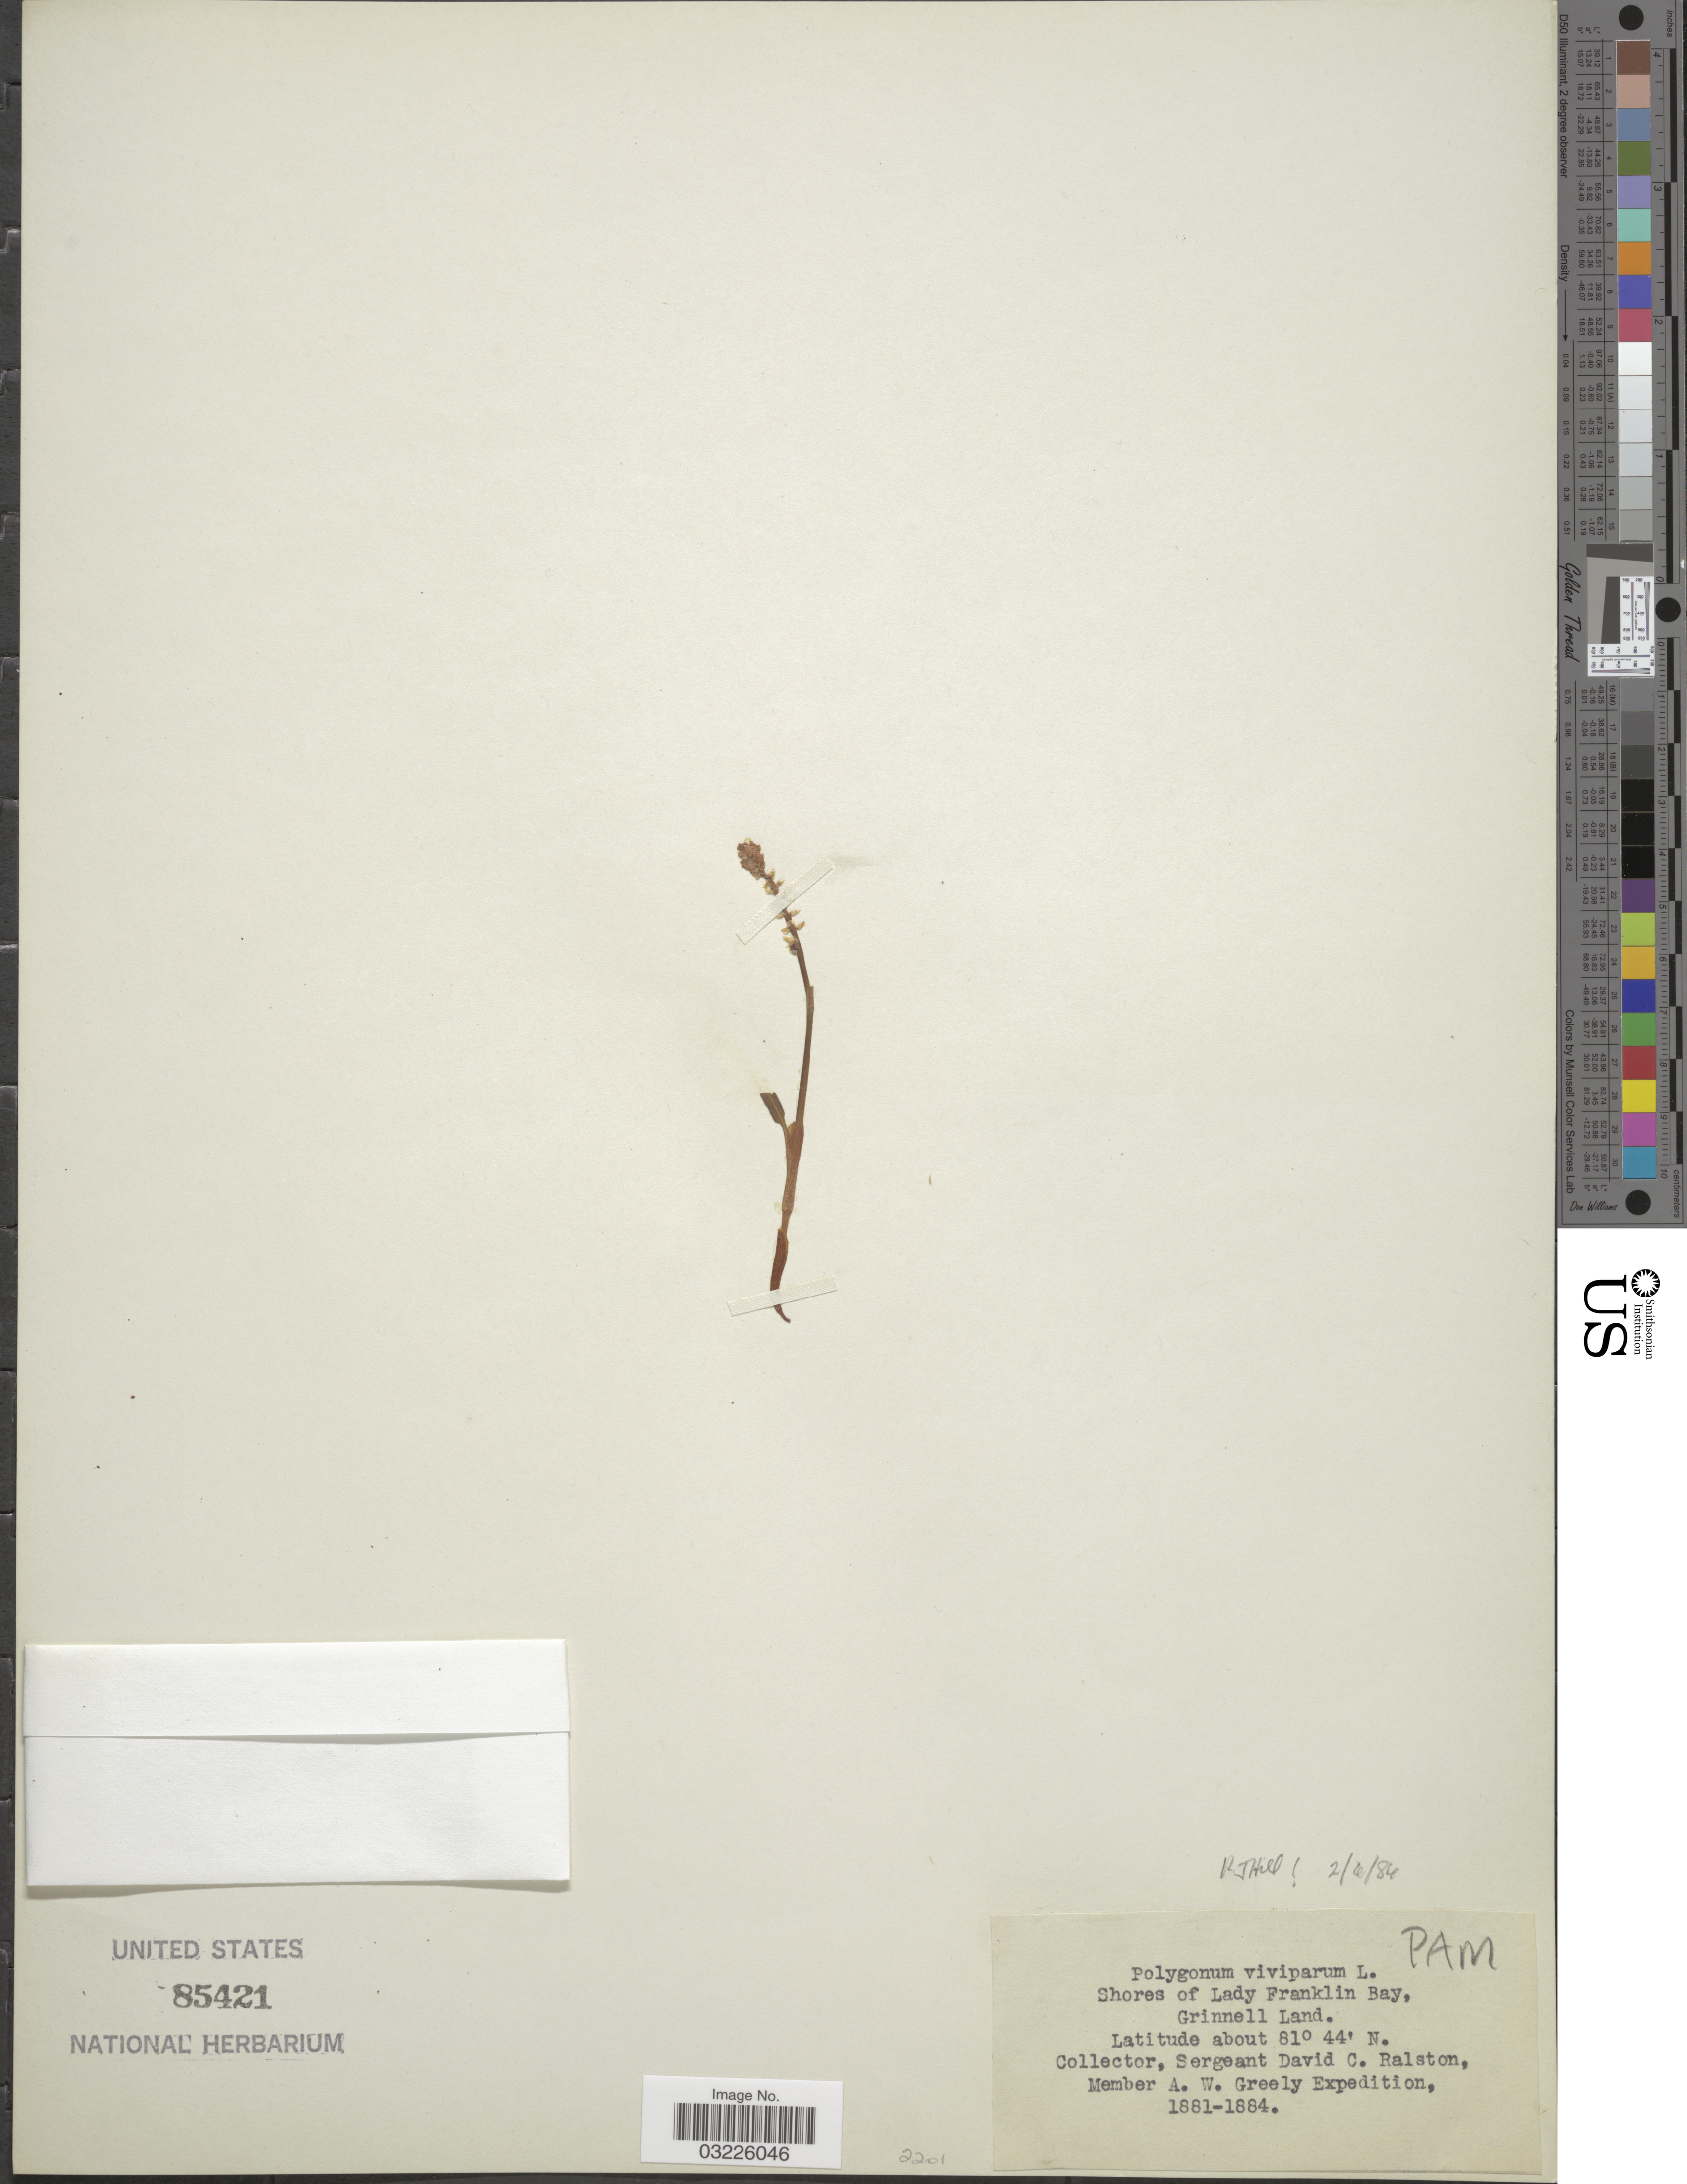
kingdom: Plantae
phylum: Tracheophyta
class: Magnoliopsida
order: Caryophyllales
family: Polygonaceae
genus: Bistorta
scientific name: Bistorta vivipara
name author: (L.) Delarbre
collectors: D. Ralston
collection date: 1881/1884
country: Canada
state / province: Nunavut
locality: Shores of Lady Franklin Bay, Grinnell Land.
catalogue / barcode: US 85421